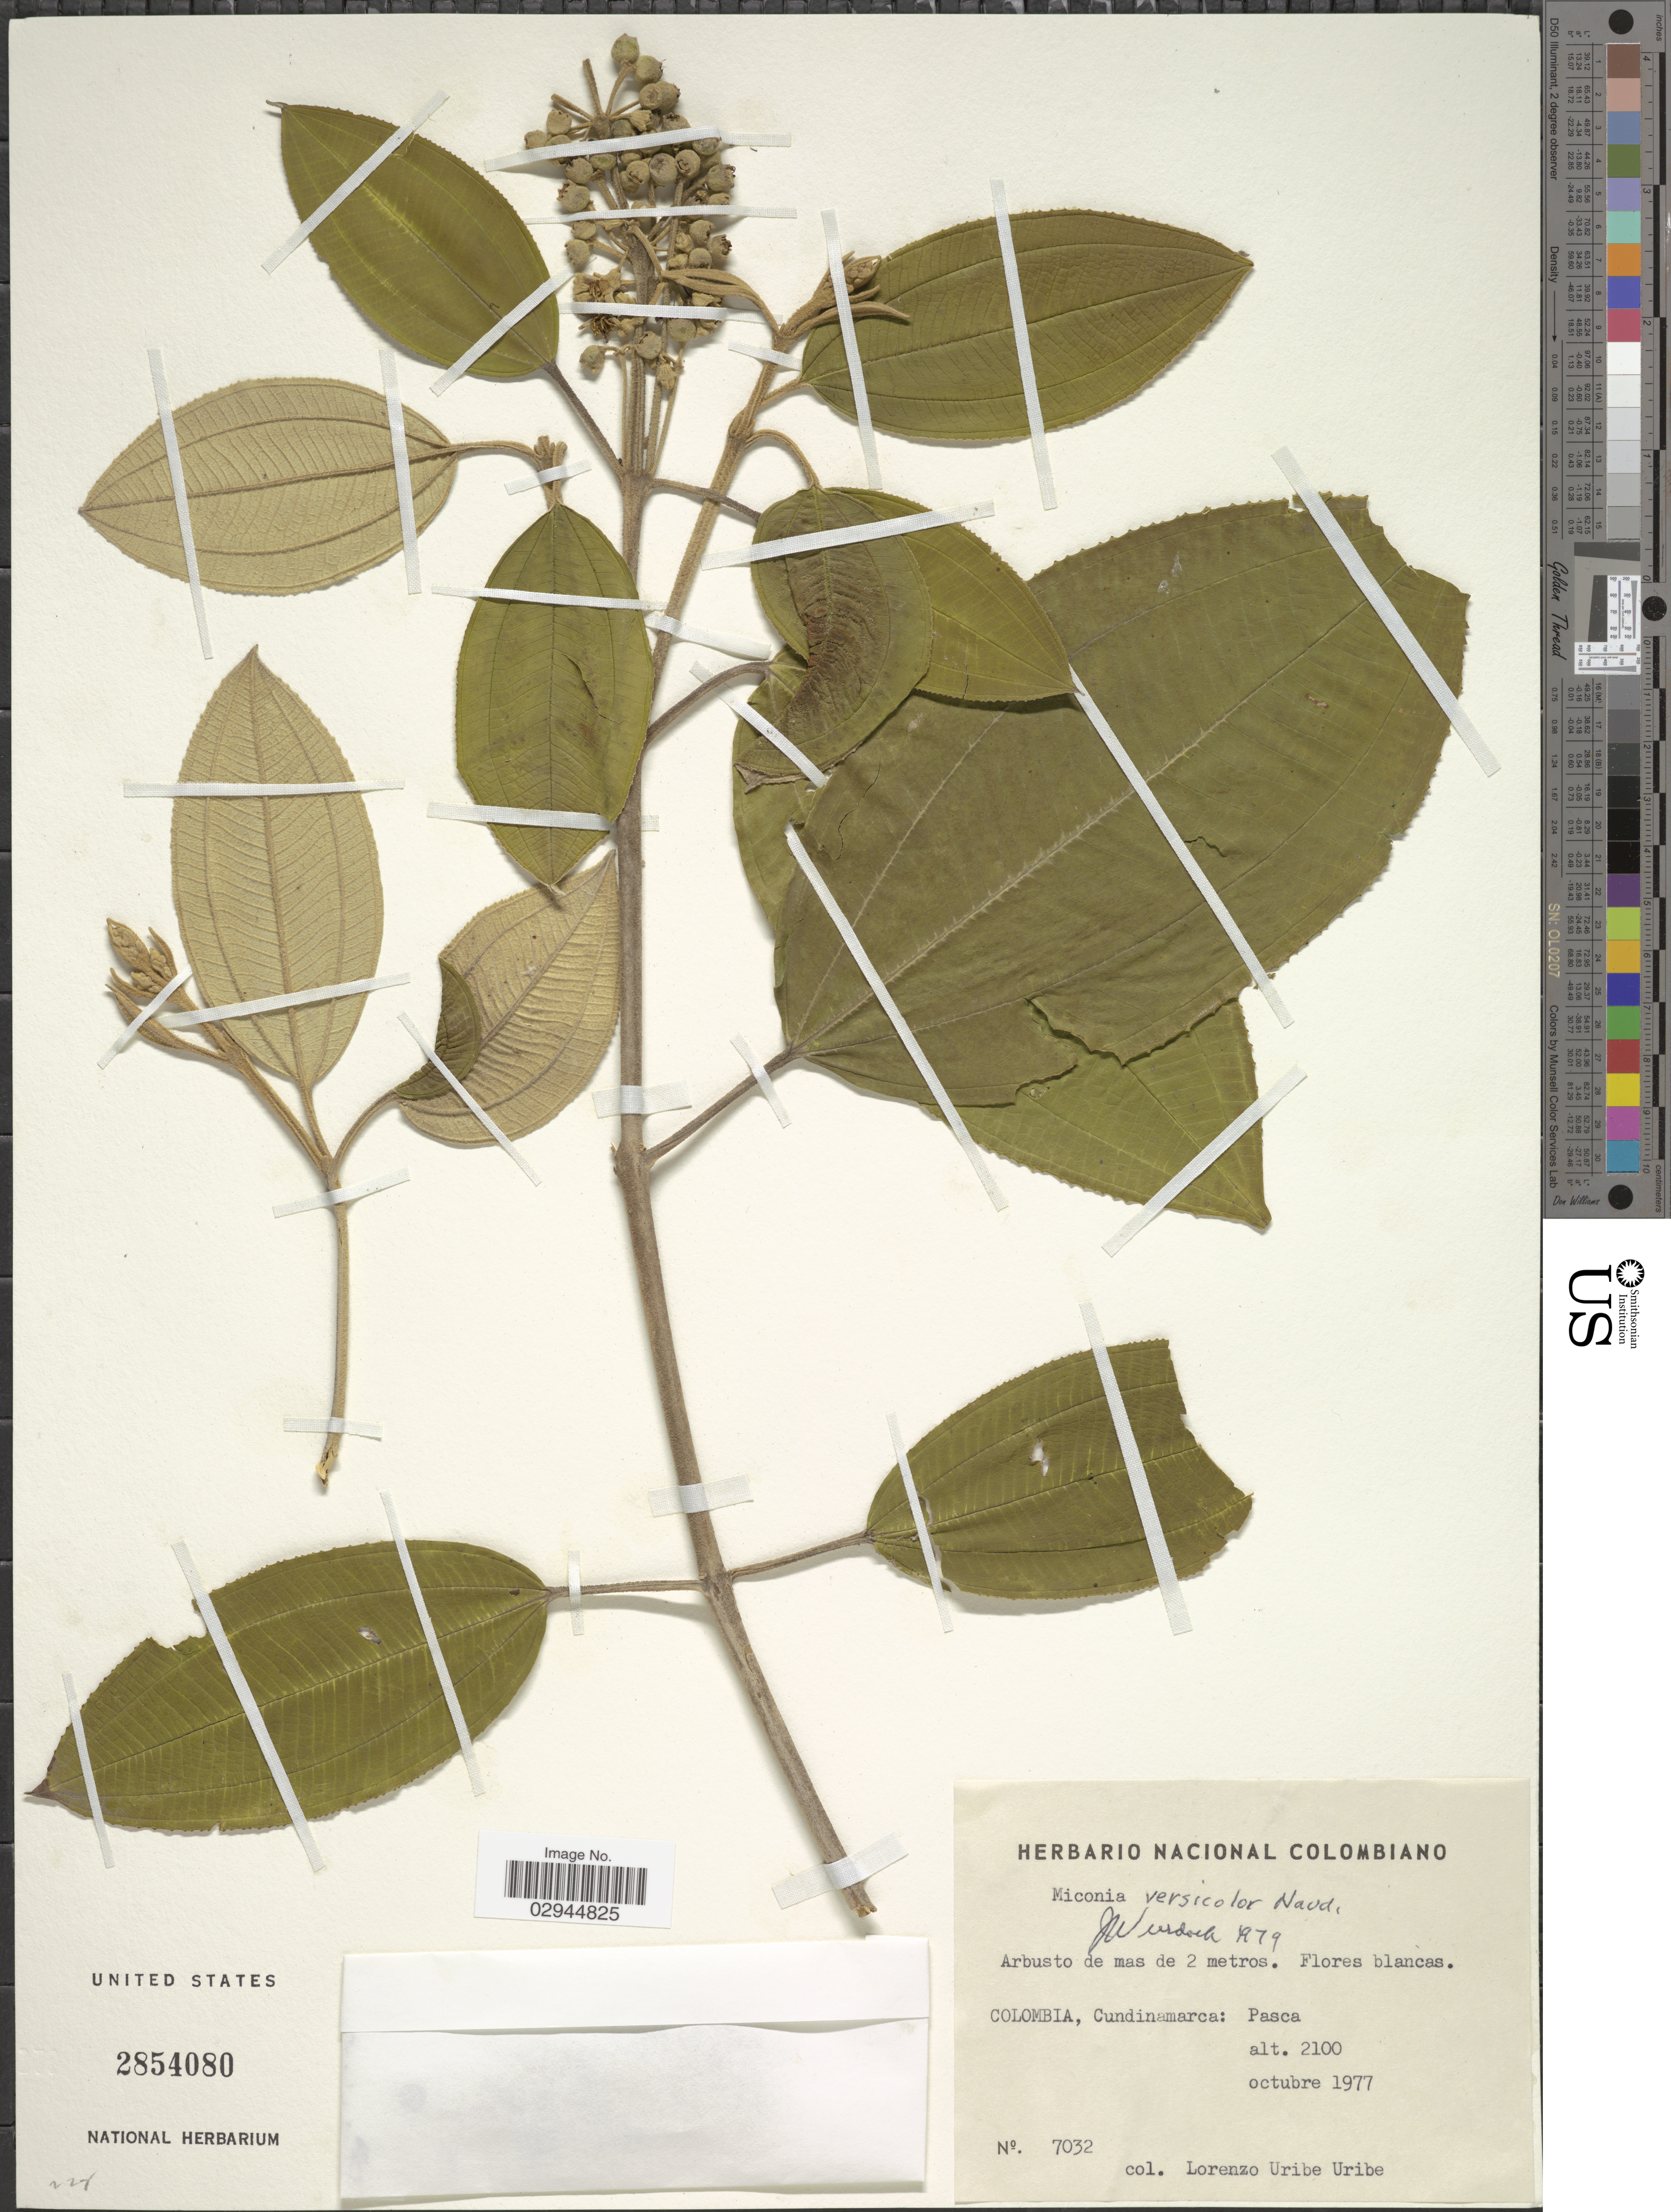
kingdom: Plantae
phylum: Tracheophyta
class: Magnoliopsida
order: Myrtales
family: Melastomataceae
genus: Miconia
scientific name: Miconia versicolor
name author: Naudin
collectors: L. Uribe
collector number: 7032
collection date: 1977-10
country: Colombia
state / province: Cundinamarca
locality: Pasca.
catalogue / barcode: US 2854080